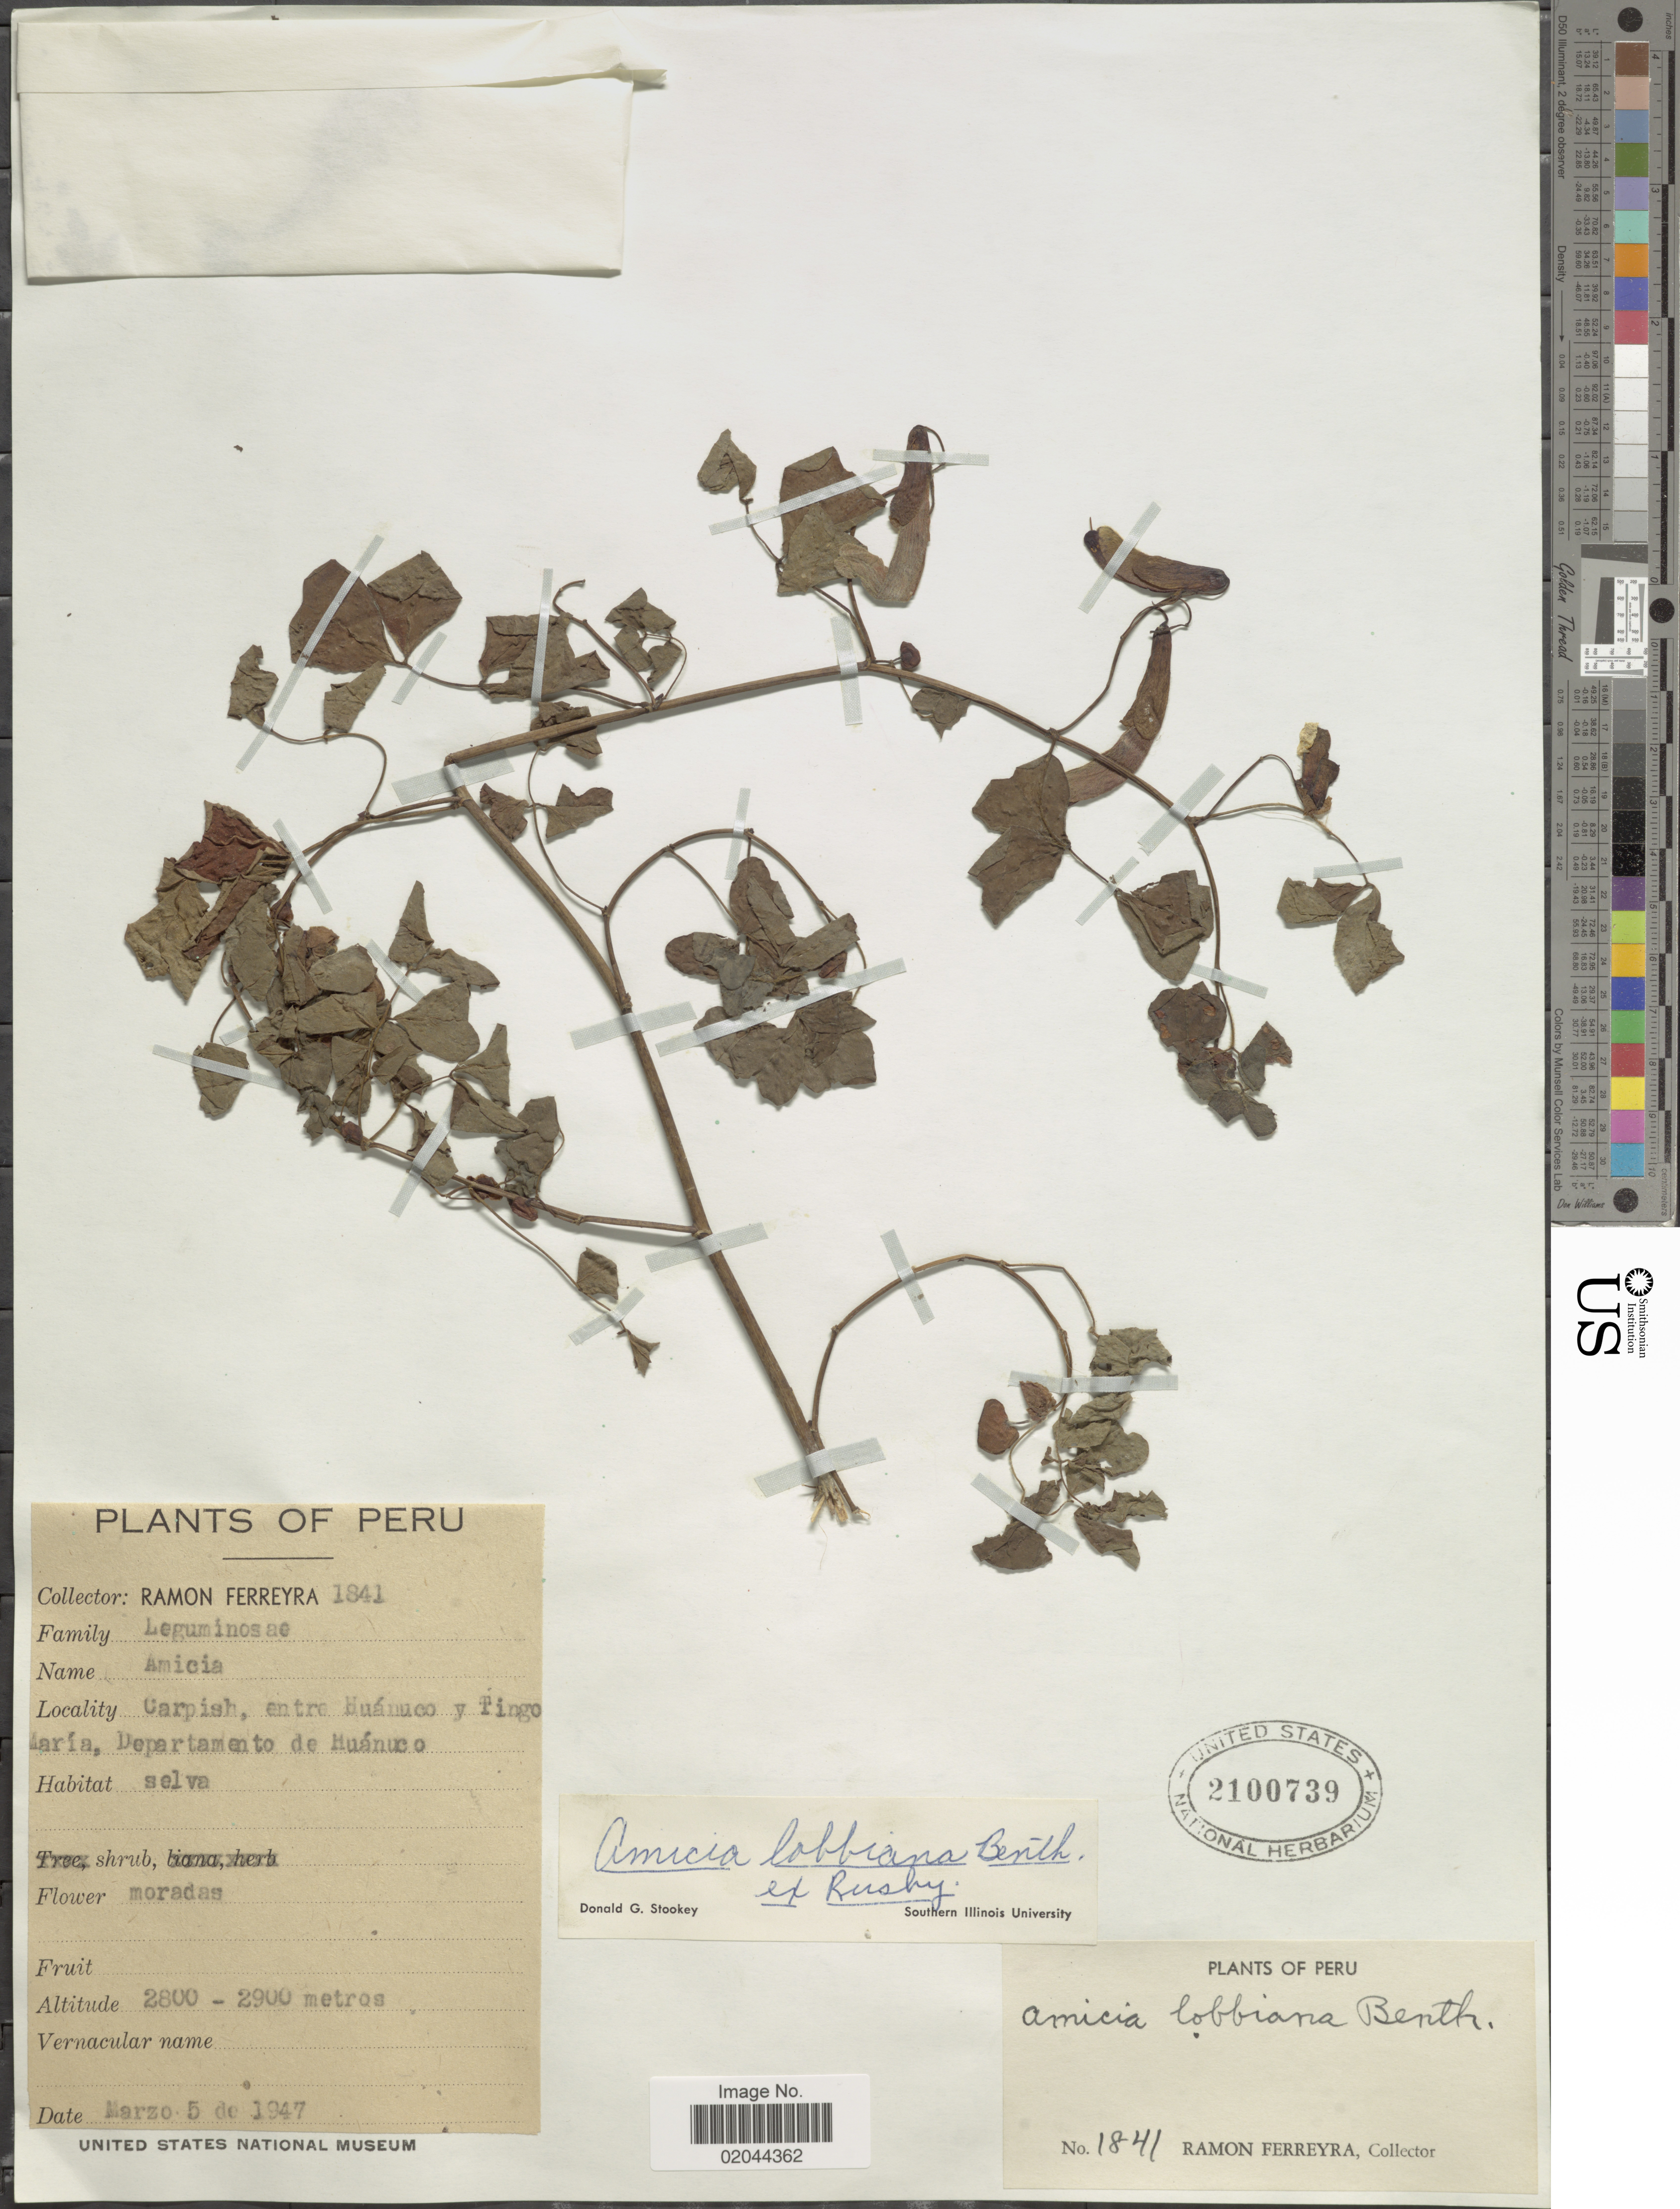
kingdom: Plantae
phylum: Tracheophyta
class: Magnoliopsida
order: Fabales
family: Fabaceae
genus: Amicia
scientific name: Amicia lobbiana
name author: Benth. ex Rusby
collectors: R. A. Ferreyra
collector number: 1841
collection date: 1947-03-05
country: Peru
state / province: Huánuco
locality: Carpish, entre Huanuco y Tingo, Departamento de Huanuco, selva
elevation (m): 2800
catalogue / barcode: US 2100739